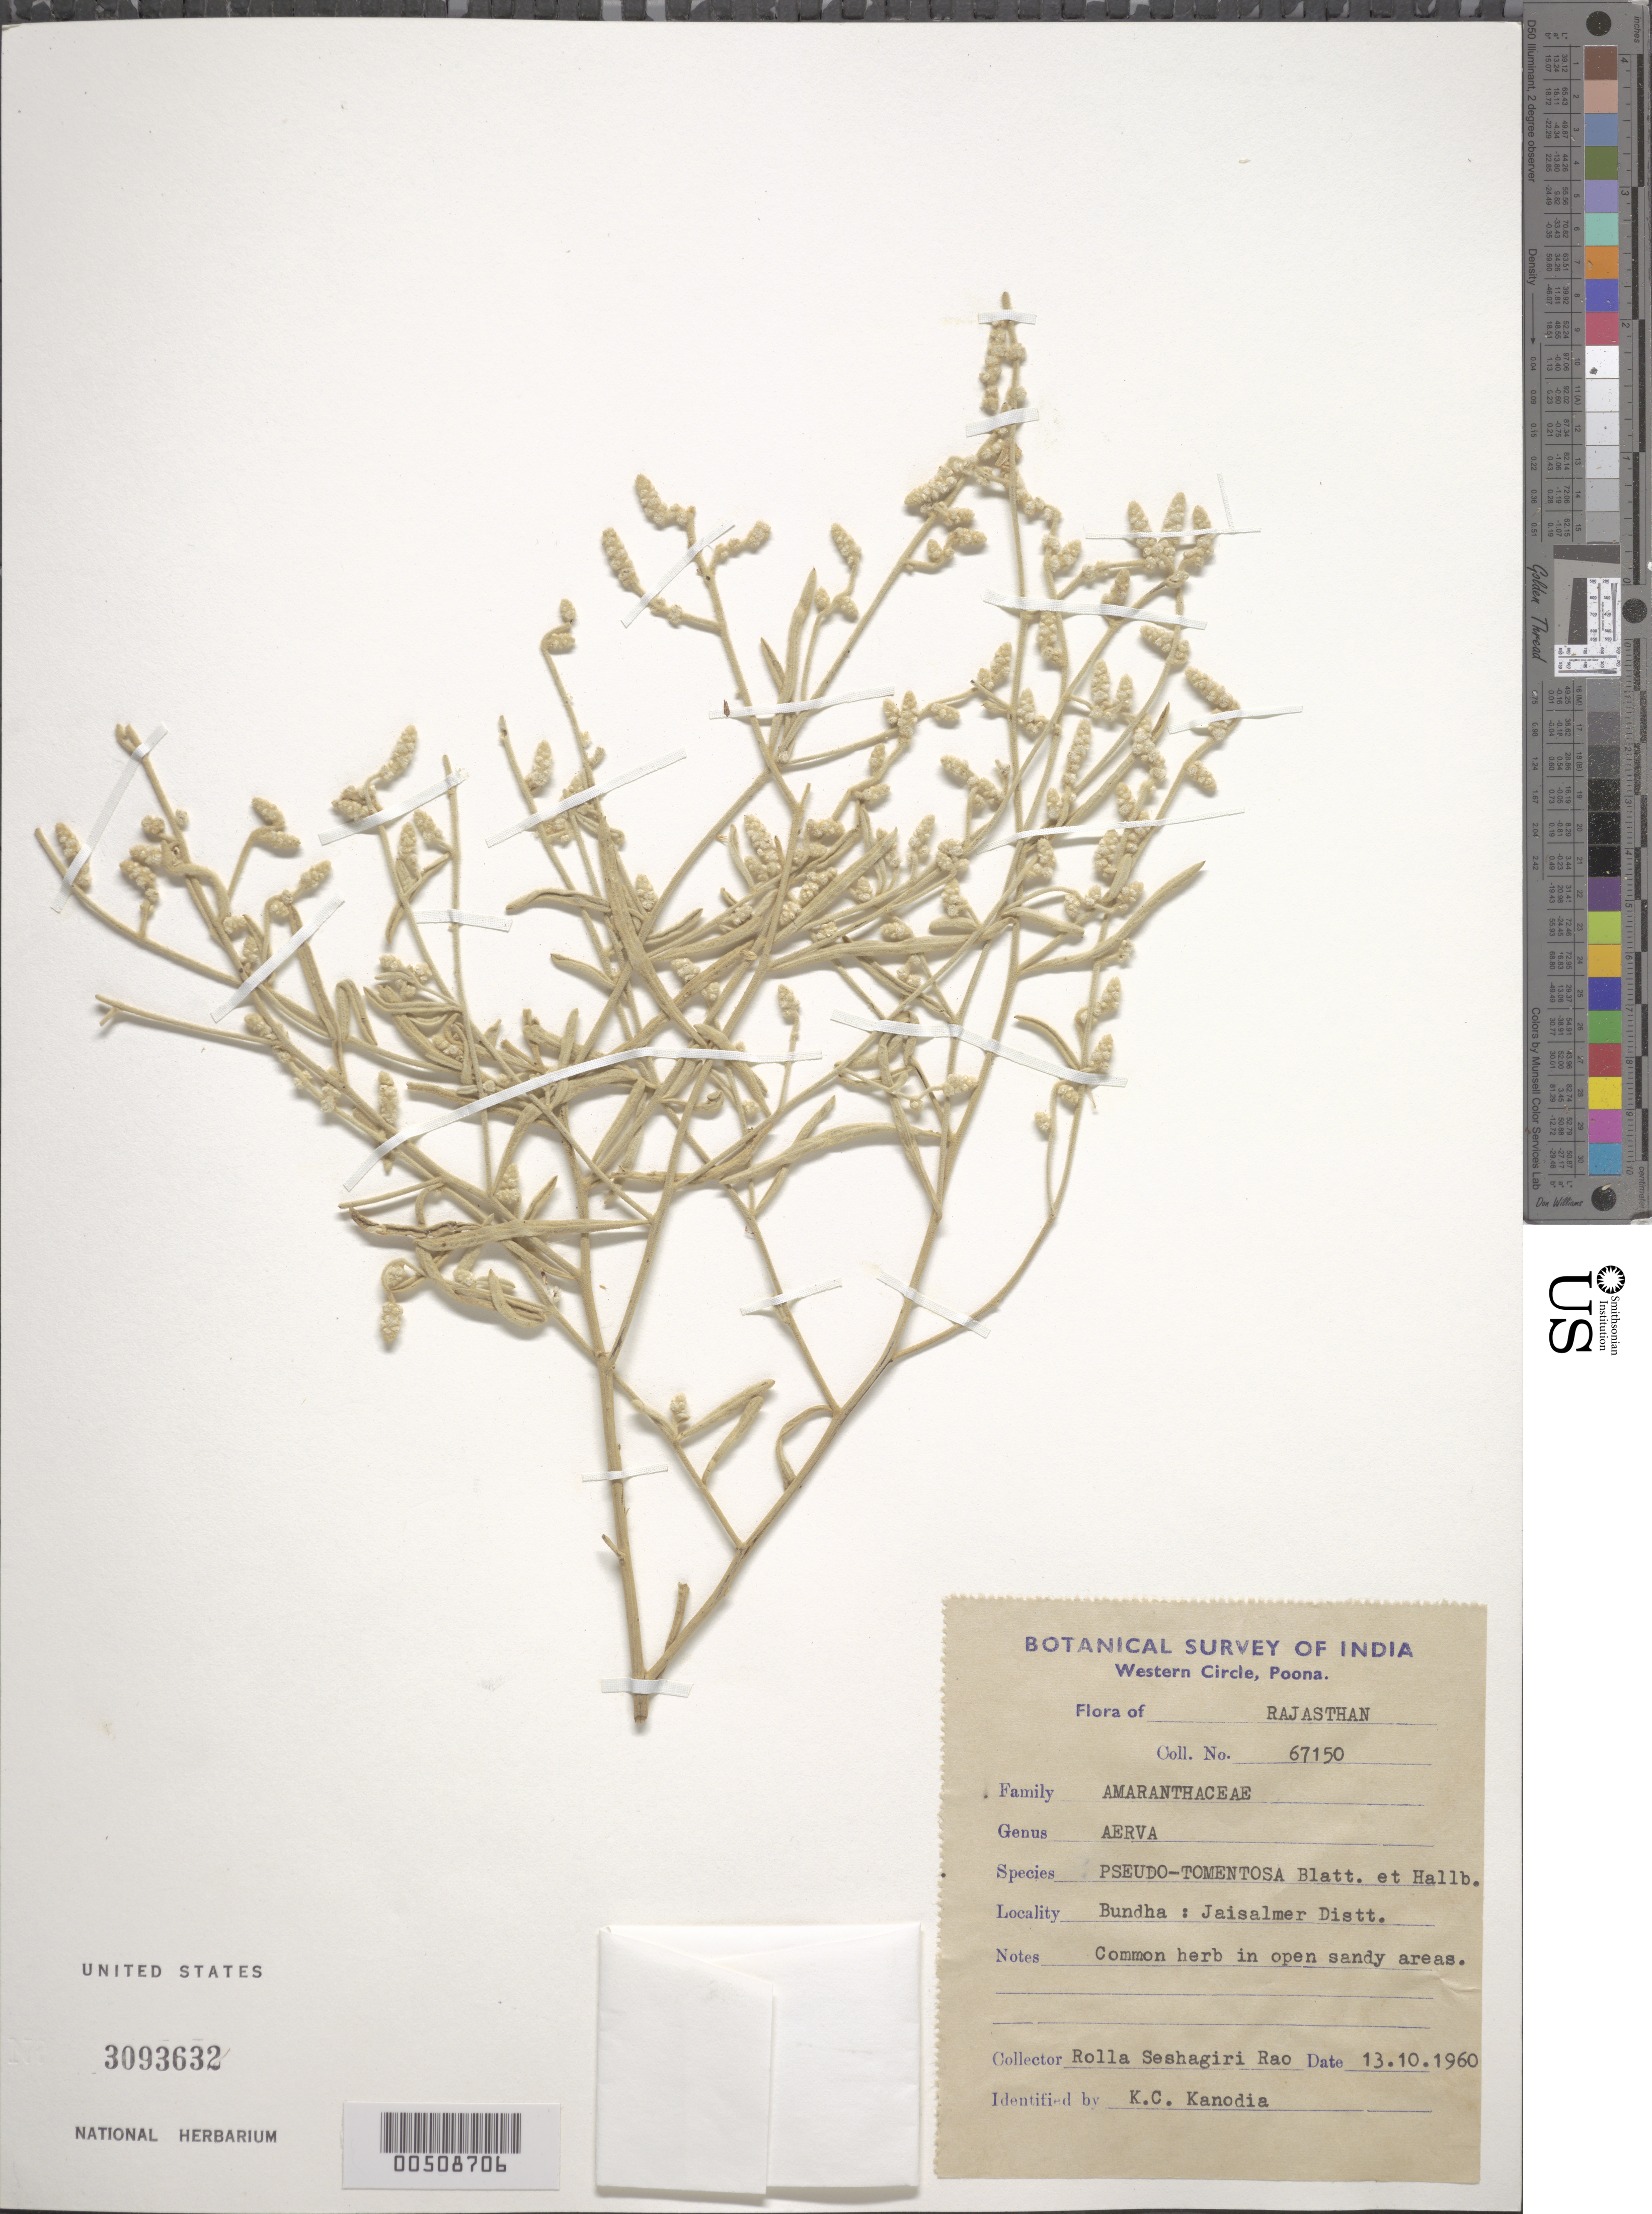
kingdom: Plantae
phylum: Tracheophyta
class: Magnoliopsida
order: Caryophyllales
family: Amaranthaceae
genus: Aerva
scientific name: Aerva pseudotomentosa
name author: Blatt. & Hallb.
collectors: R. Rao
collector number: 67150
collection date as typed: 13 Oct 1960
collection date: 1960-10-13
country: India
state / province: Rajasthan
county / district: Jaisalmer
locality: Rajasthan, bundha, jaisalmer dist.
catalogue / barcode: US 3093632